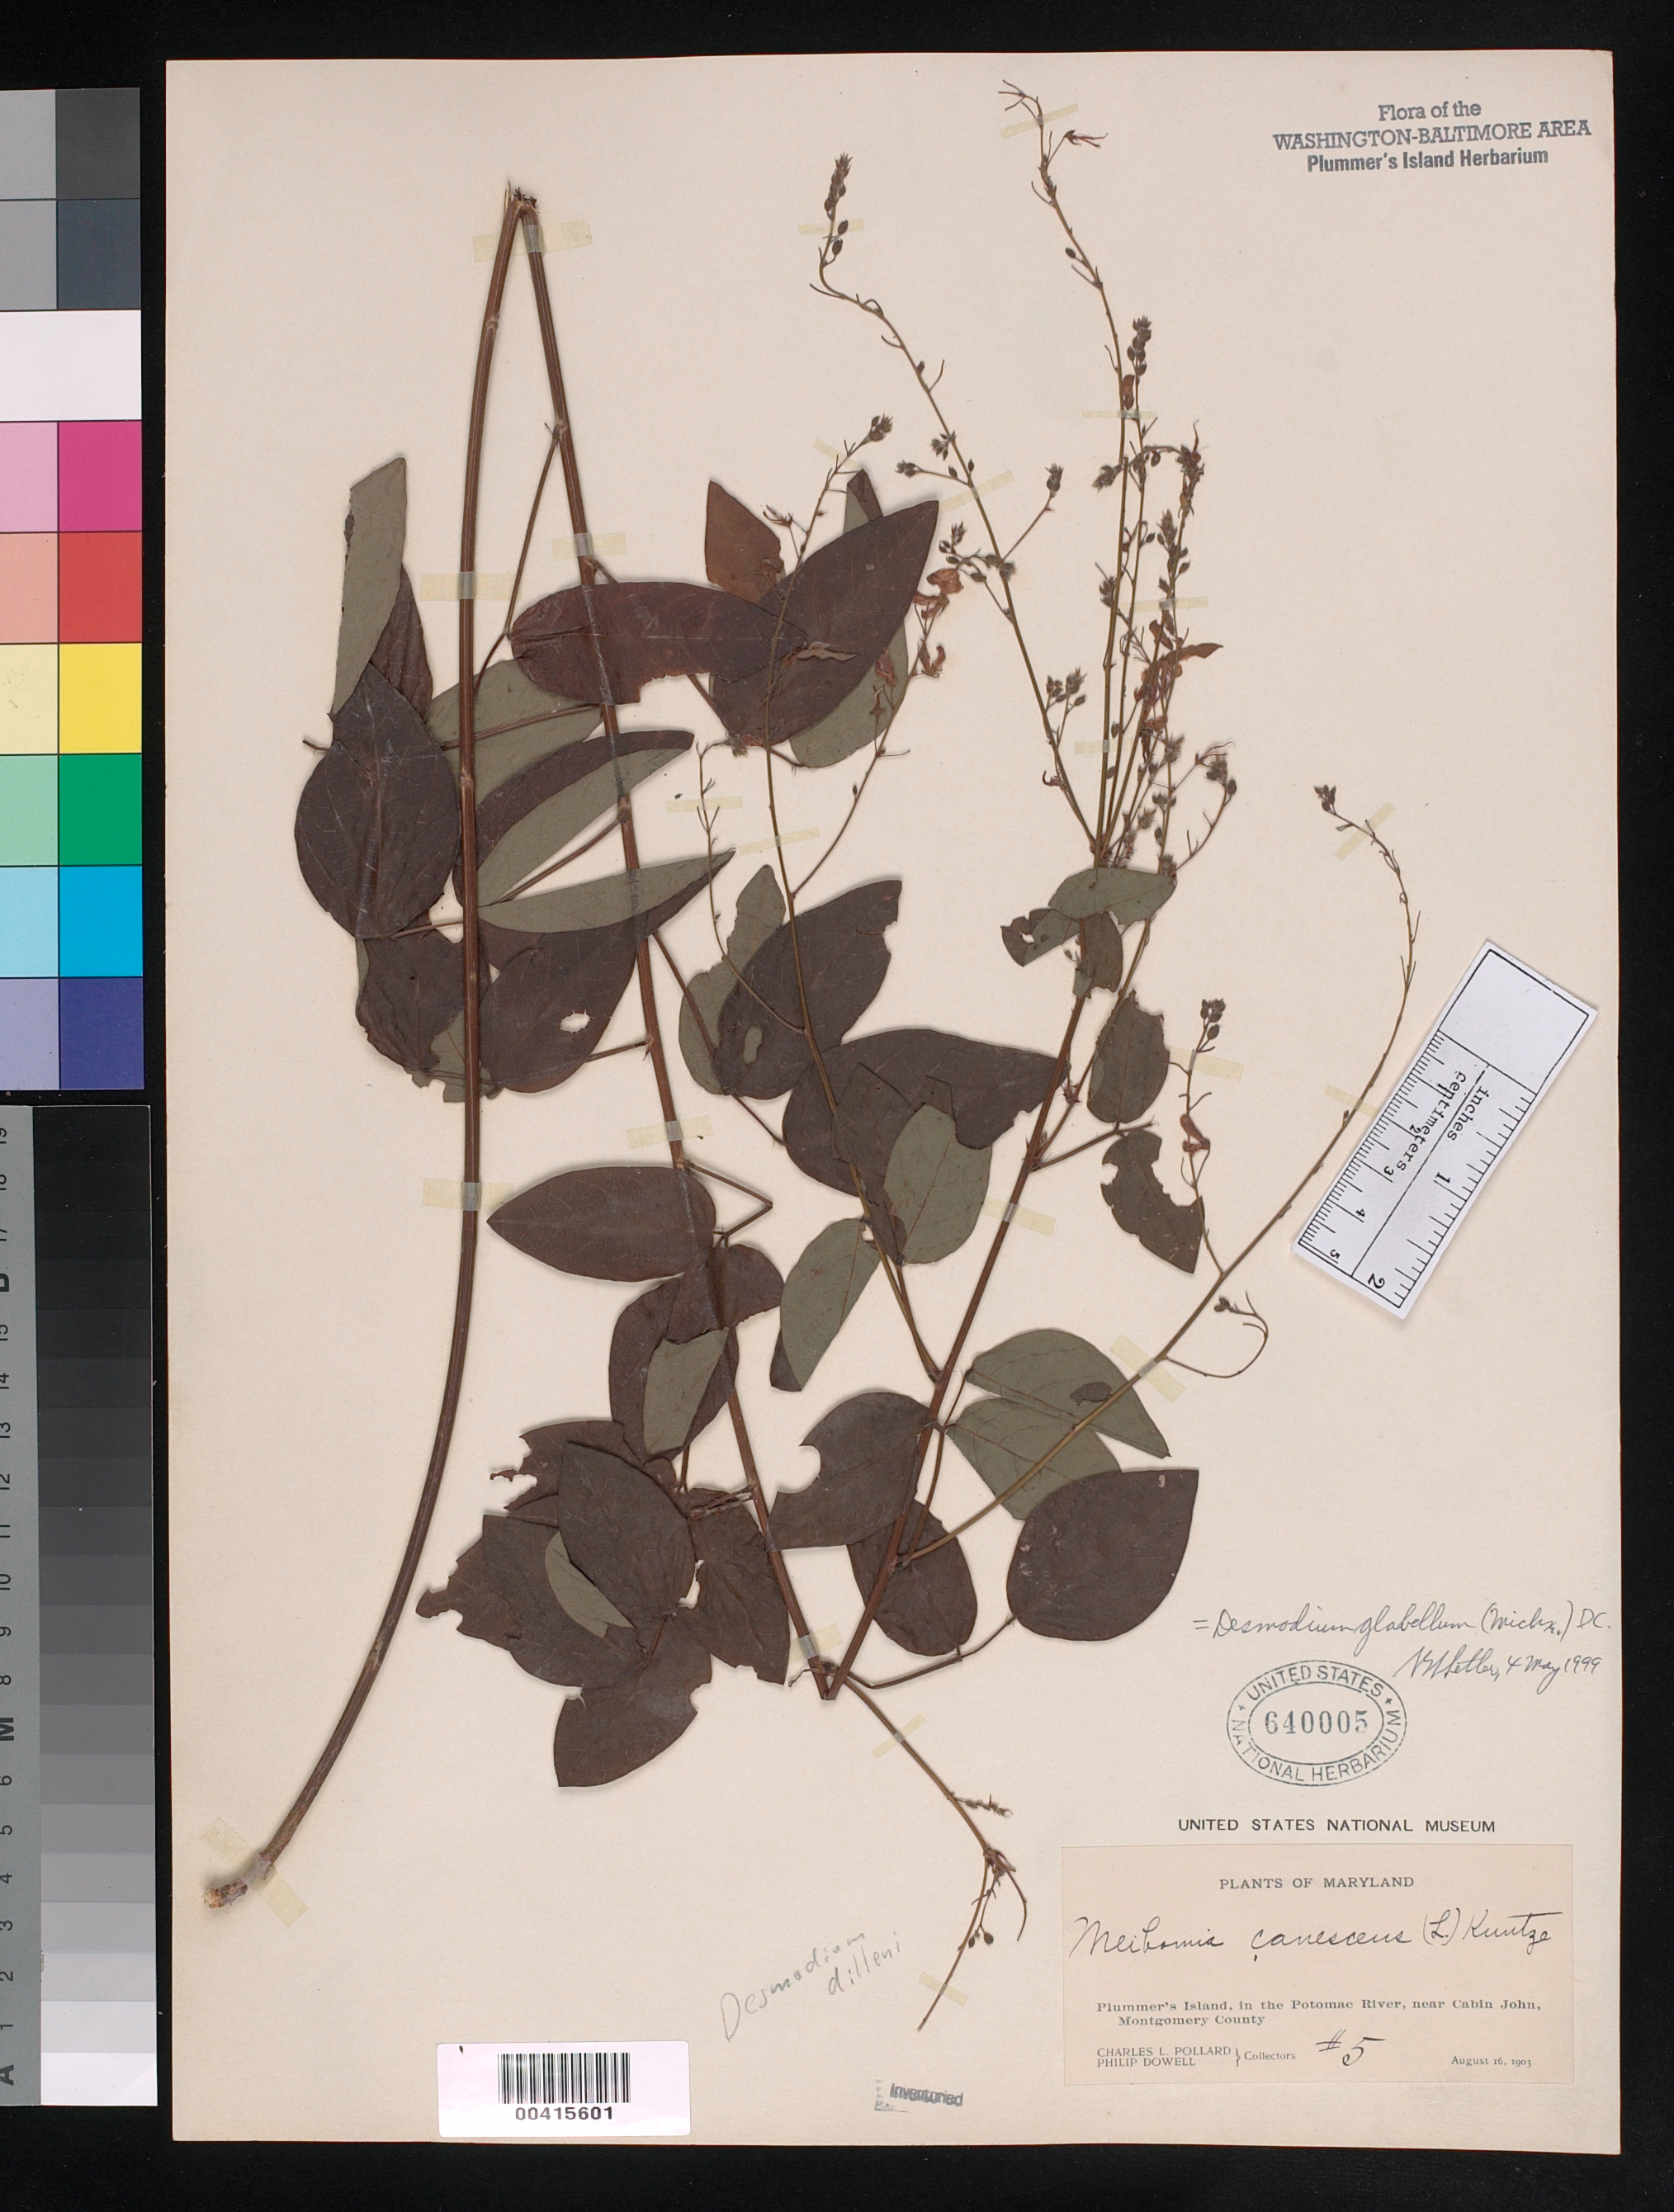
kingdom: Plantae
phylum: Tracheophyta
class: Magnoliopsida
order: Fabales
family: Fabaceae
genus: Desmodium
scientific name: Desmodium glabellum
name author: (Michx.) DC.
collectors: C. L. Pollard & P. Dowell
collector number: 5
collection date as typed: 16 Aug 1903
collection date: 1903-08-16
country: United States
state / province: Maryland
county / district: Montgomery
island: Plummers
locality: Plummer's Island Plummers Island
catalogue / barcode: US 640005